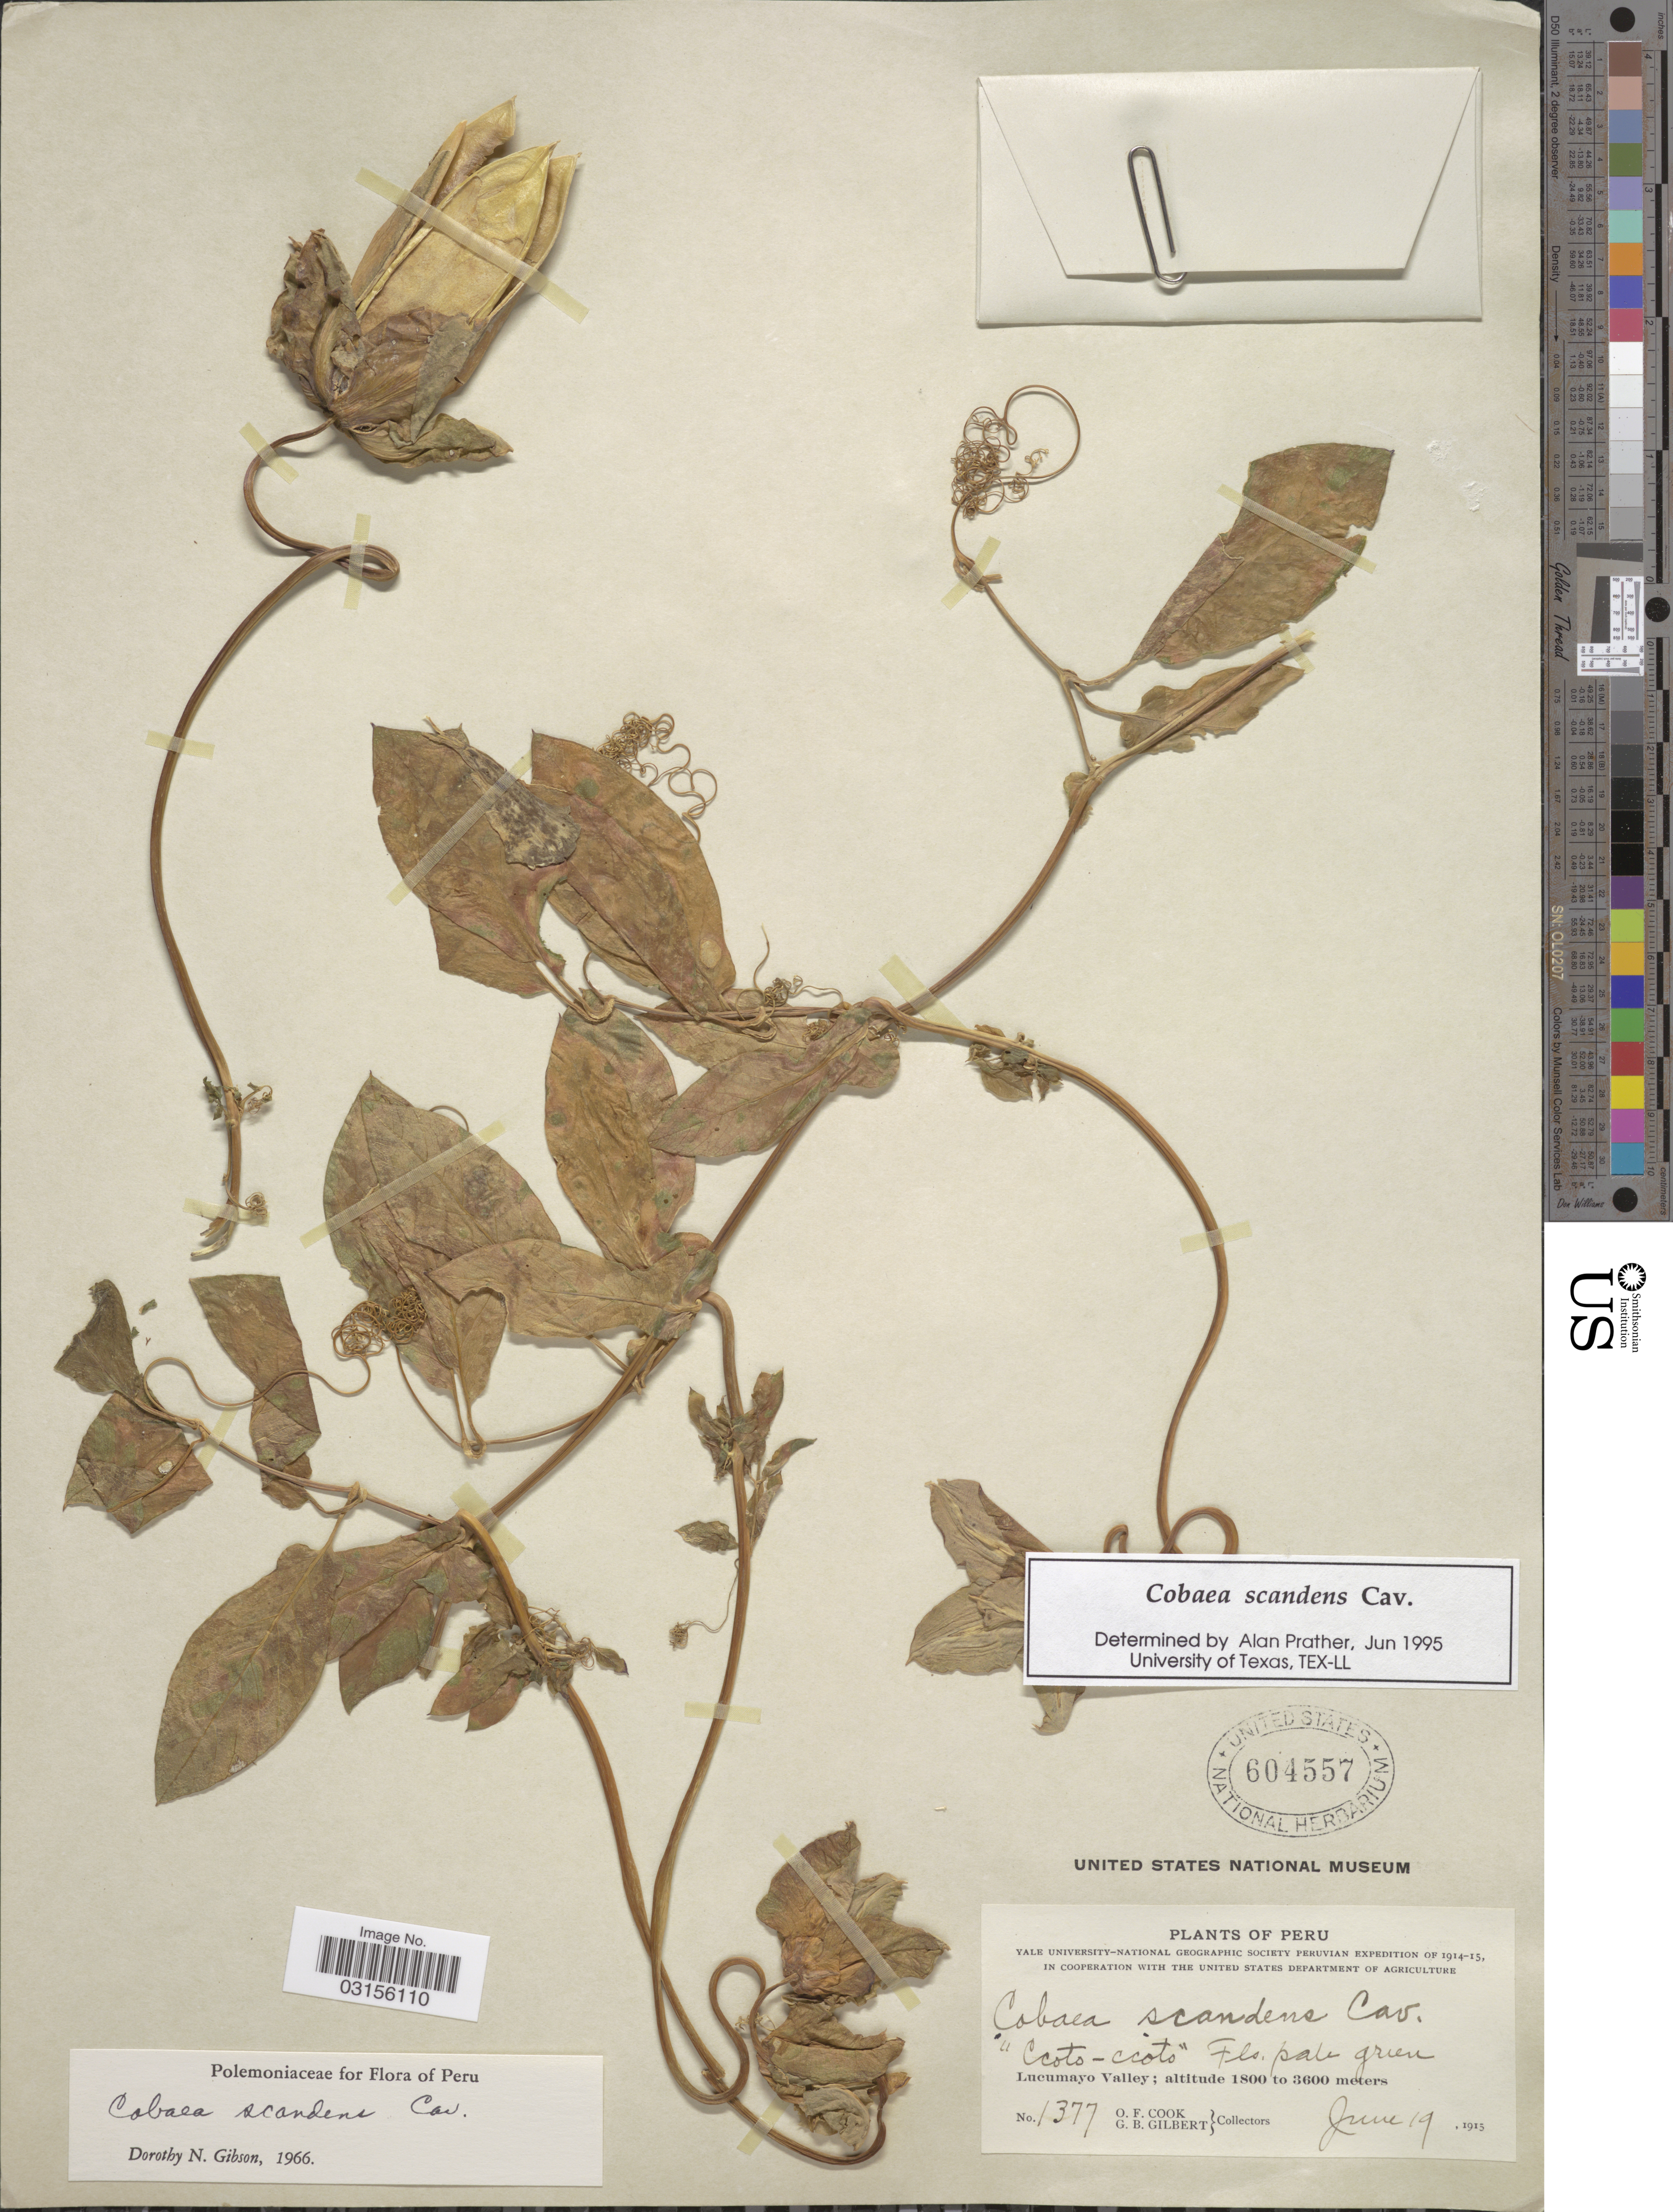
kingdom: Plantae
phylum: Tracheophyta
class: Magnoliopsida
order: Ericales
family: Polemoniaceae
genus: Cobaea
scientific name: Cobaea scandens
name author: Cav.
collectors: O. F. Cook & G. B. Gilbert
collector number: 1377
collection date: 1915-06-19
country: Peru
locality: Lucumayo Valley.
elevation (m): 1800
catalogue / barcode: US 604557